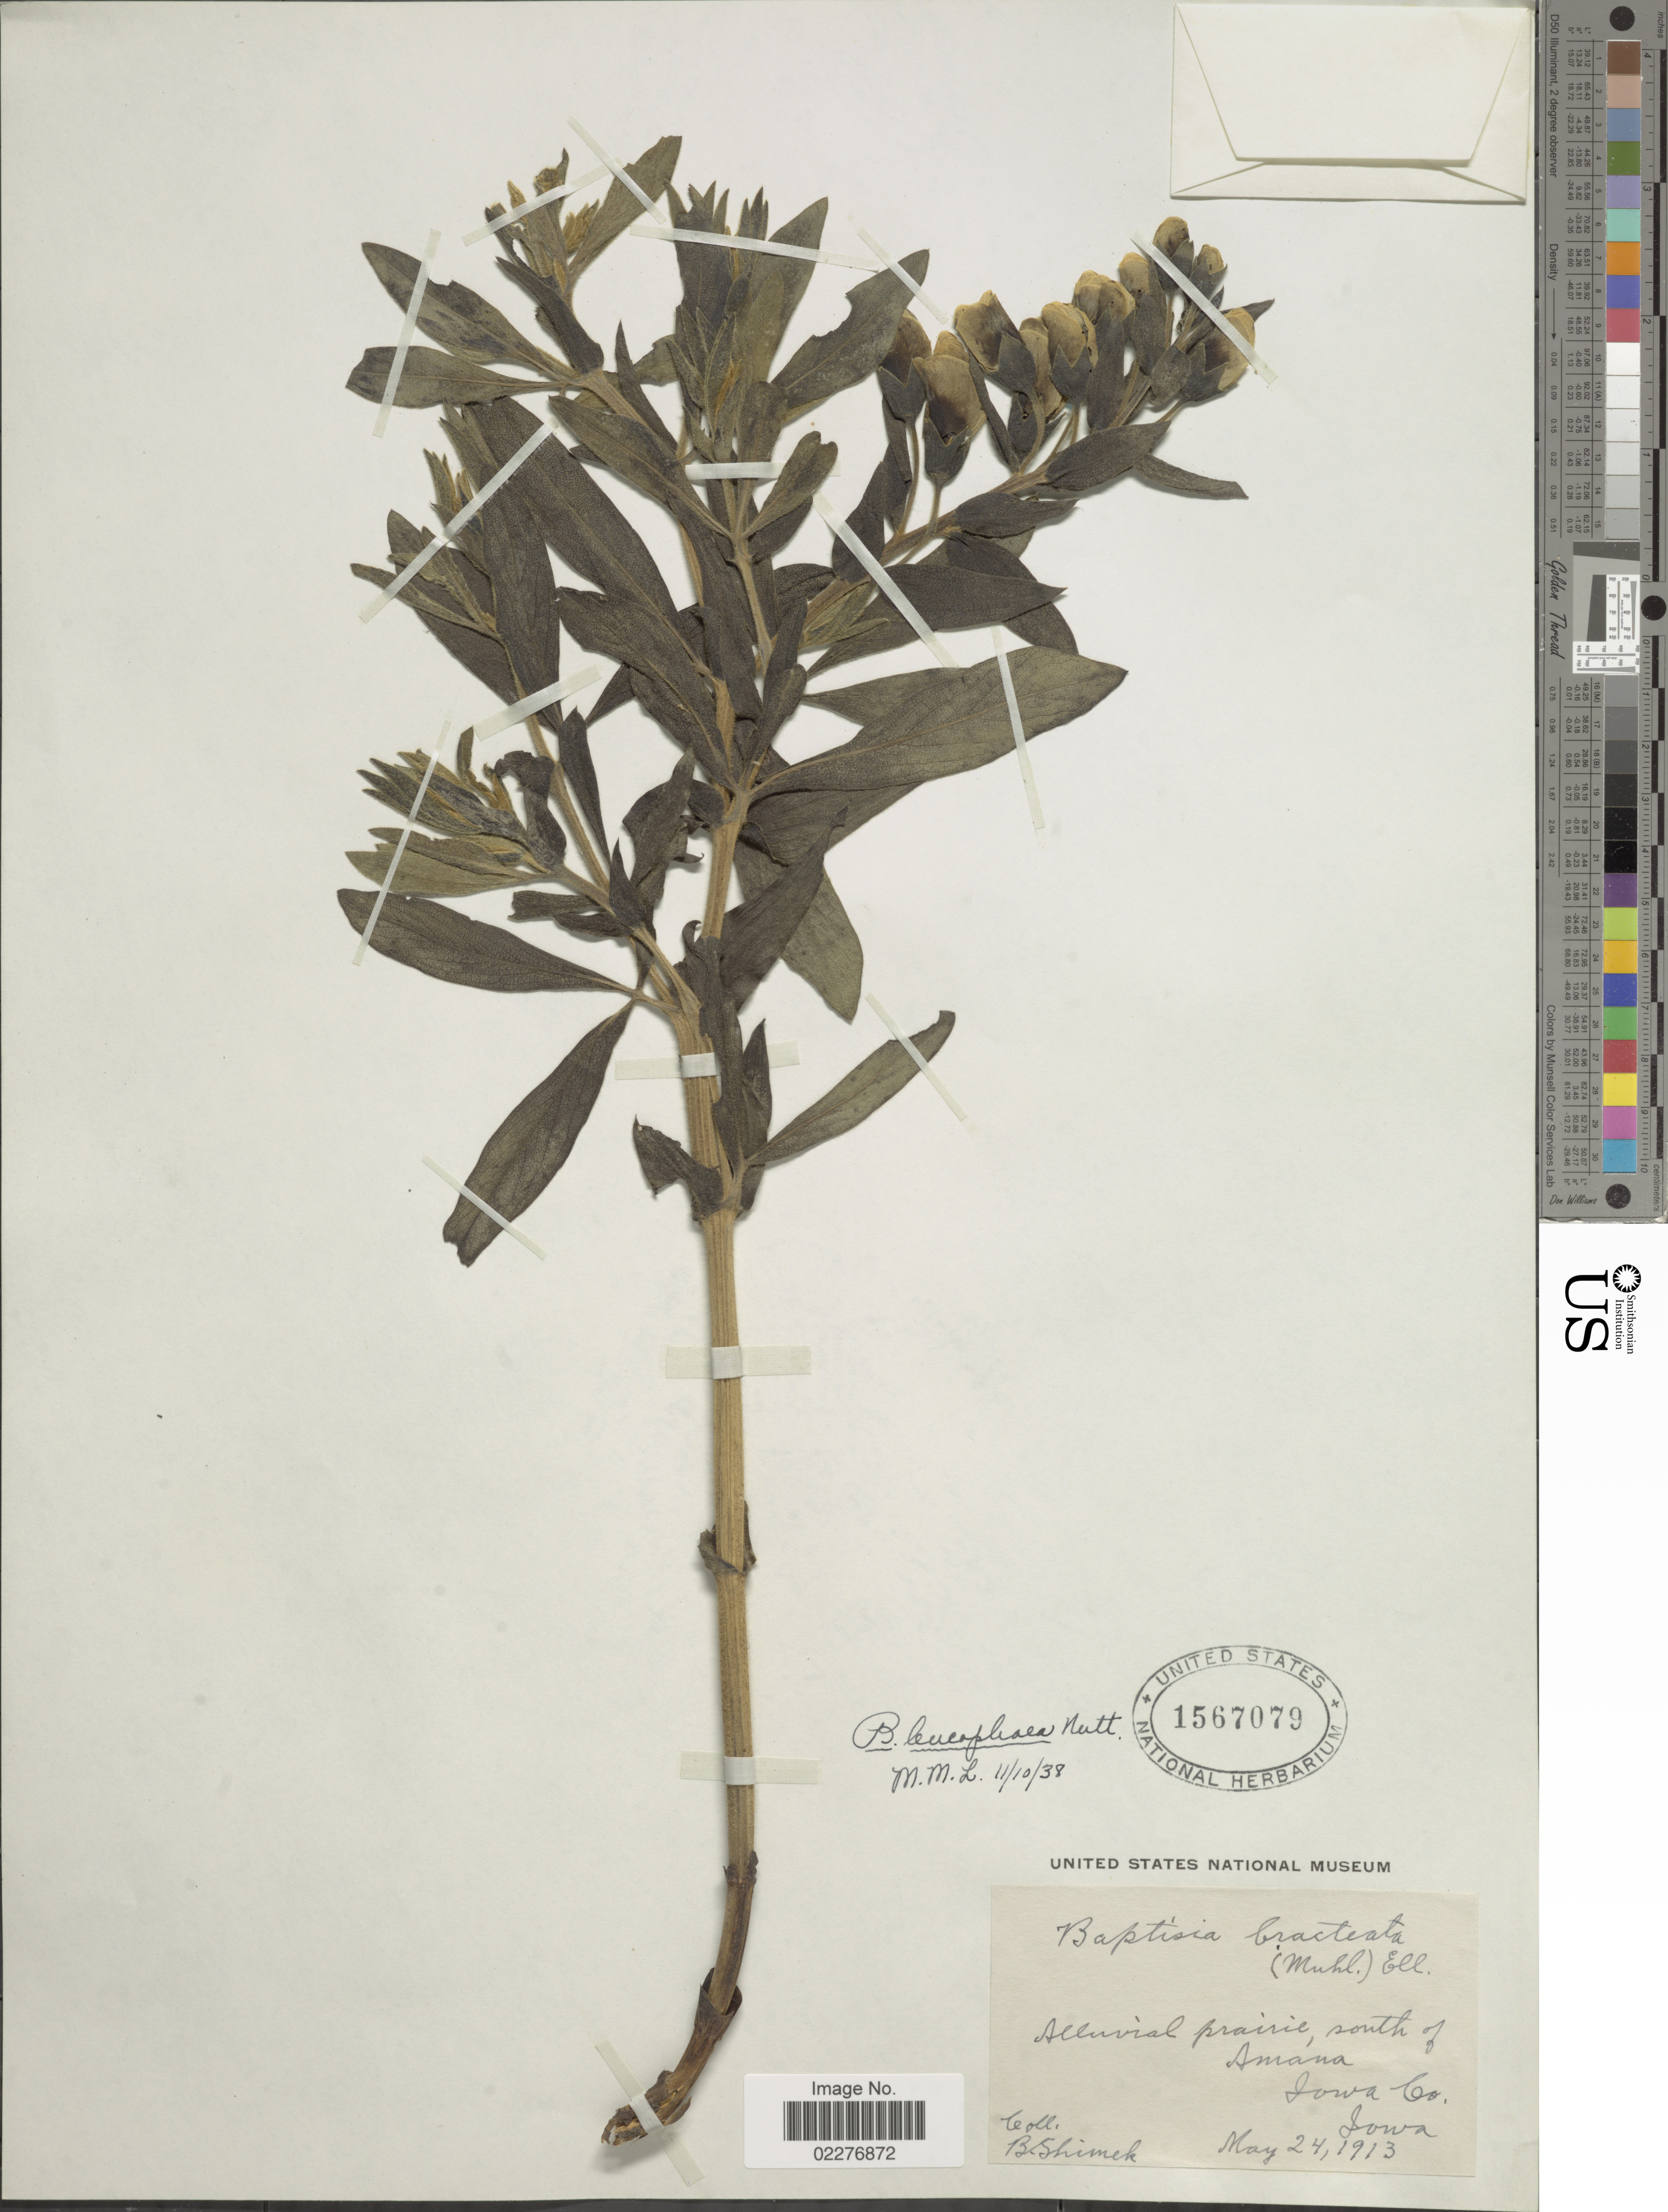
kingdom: Plantae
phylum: Tracheophyta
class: Magnoliopsida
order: Fabales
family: Fabaceae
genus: Baptisia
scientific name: Baptisia leucophaea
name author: Nutt.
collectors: B. Shimek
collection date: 1913-05-24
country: United States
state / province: Iowa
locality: Alluvial prairie, south of Amana, Iowa Co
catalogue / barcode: US 1567079